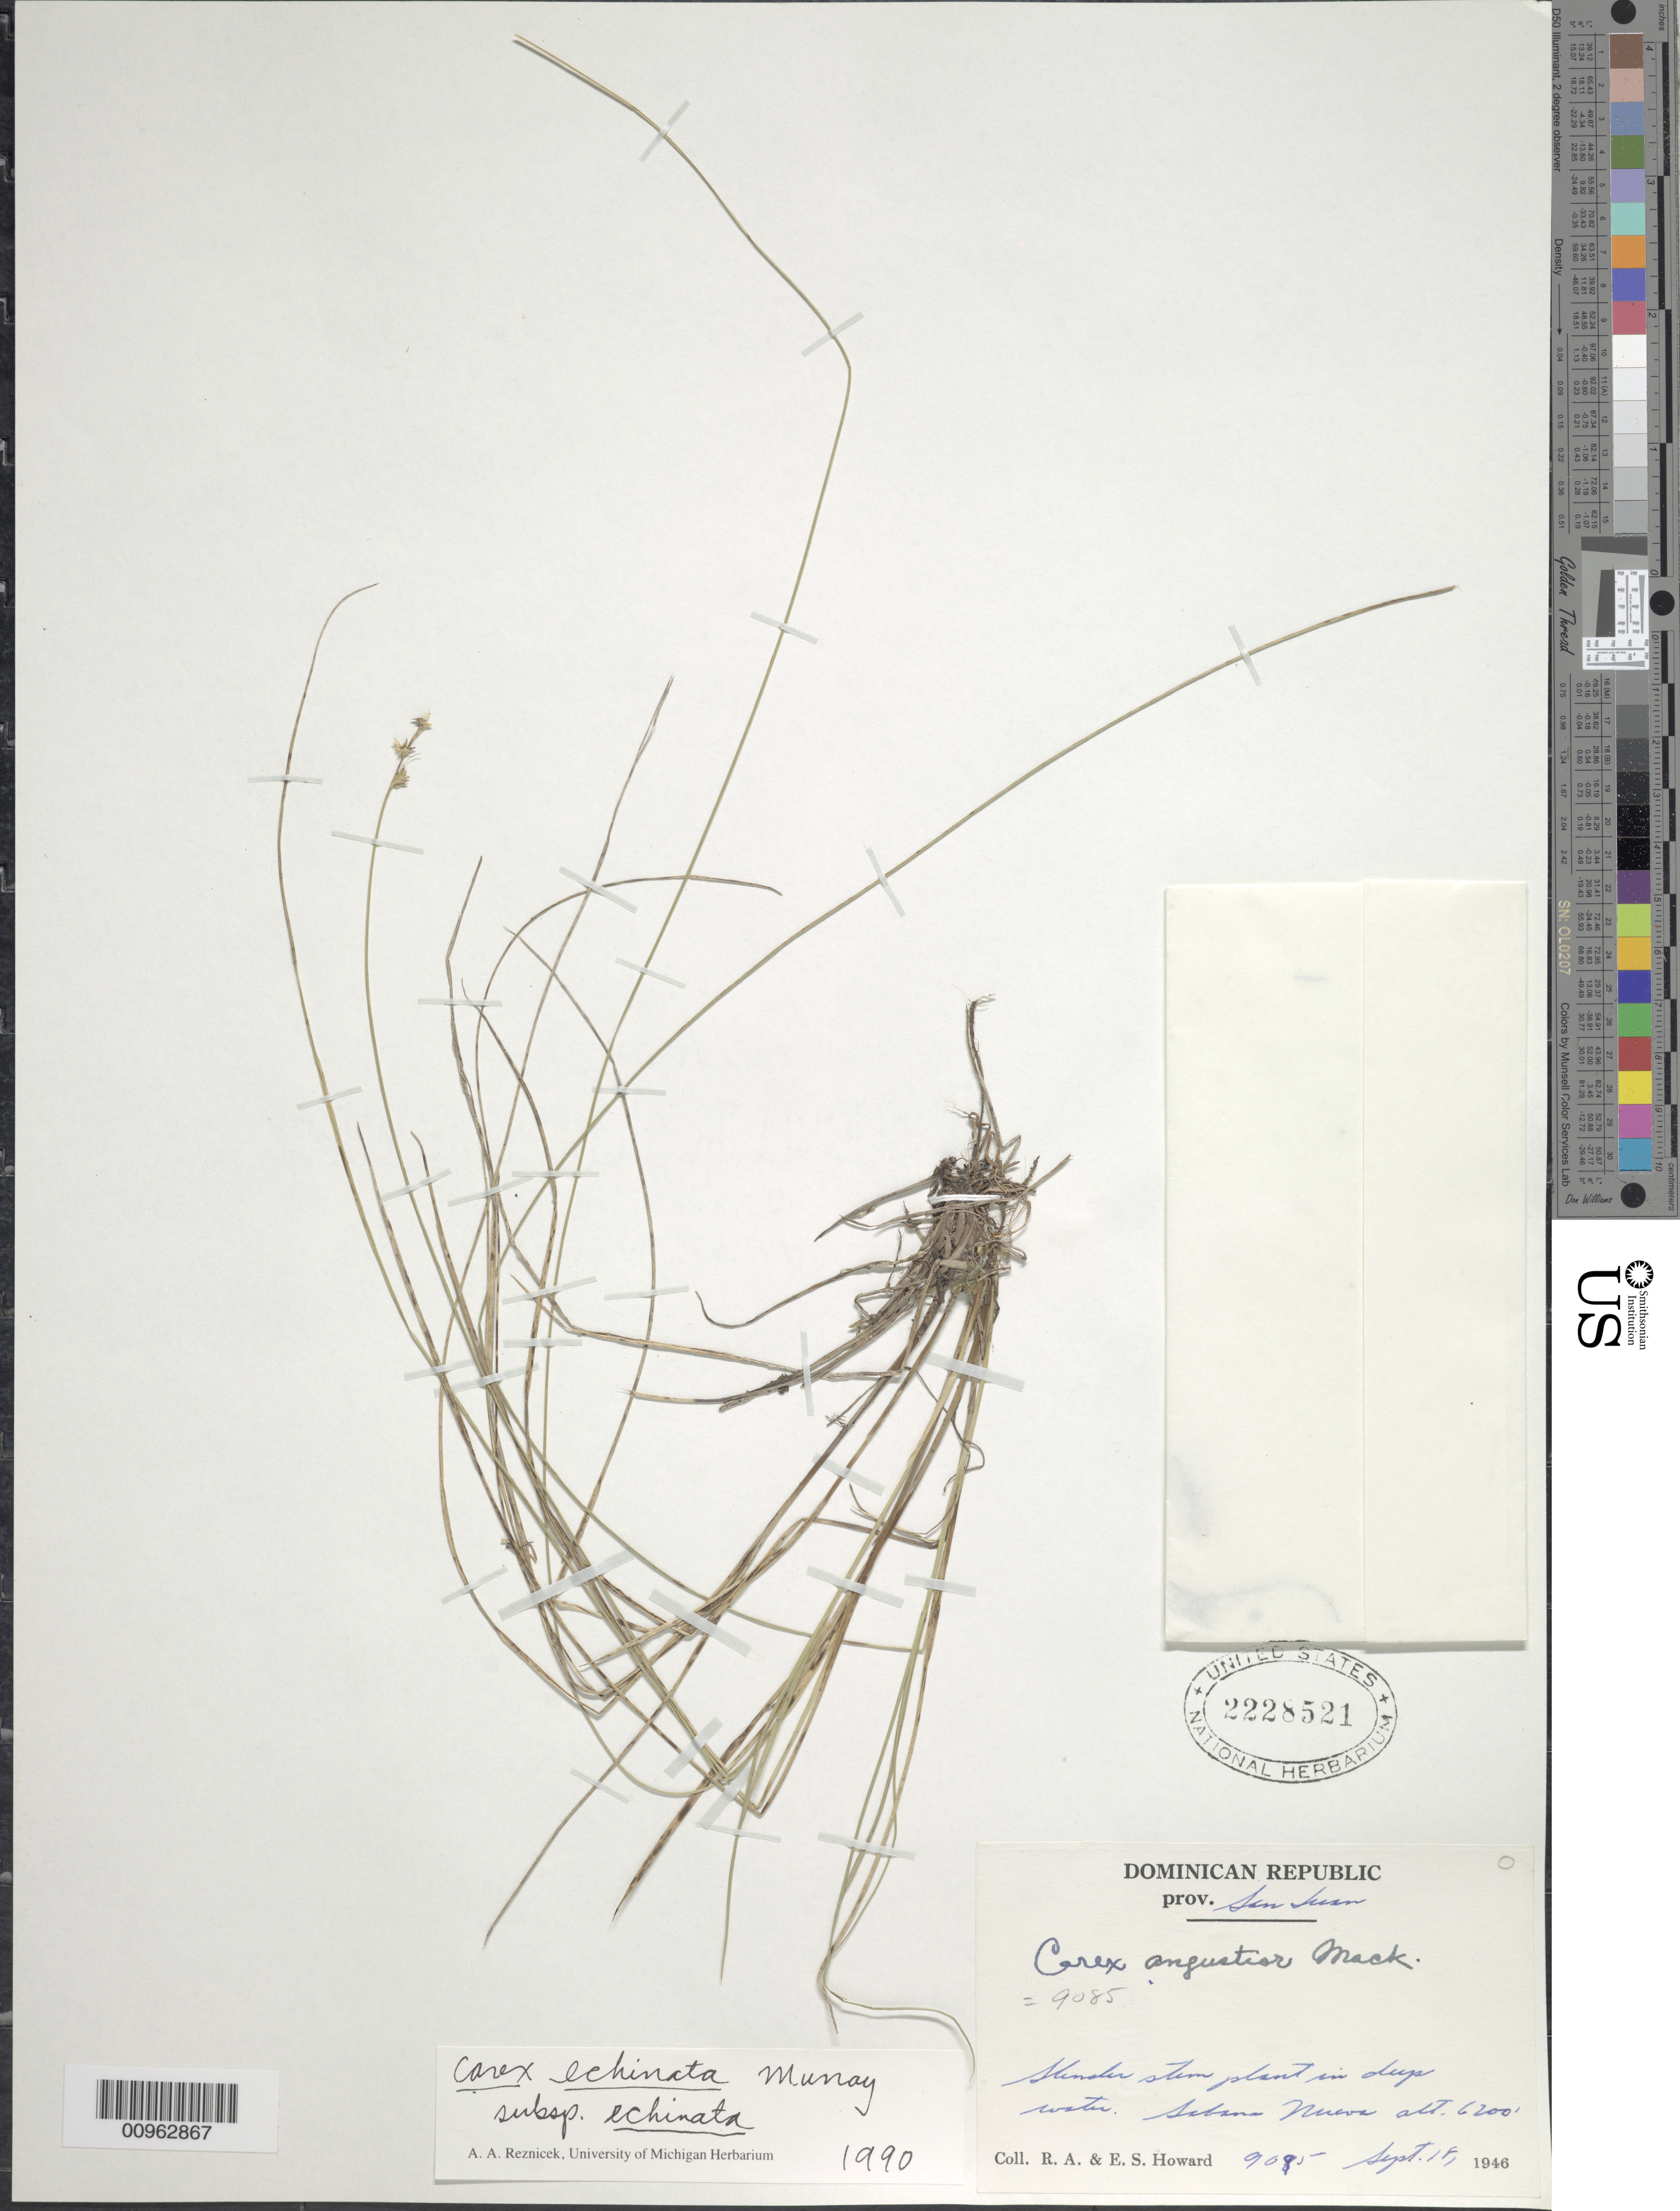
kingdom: Plantae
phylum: Tracheophyta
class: Liliopsida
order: Poales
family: Cyperaceae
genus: Carex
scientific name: Carex echinata subsp. echinata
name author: Murray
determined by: Reznicek, A. A.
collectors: R. A. Howard & E. S. Howard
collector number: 9085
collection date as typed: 18 Sep 1946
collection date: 1946-09-18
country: Dominican Republic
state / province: San Juan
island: Hispaniola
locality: Sabana Nueva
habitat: Deep water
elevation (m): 1890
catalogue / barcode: US 2228521